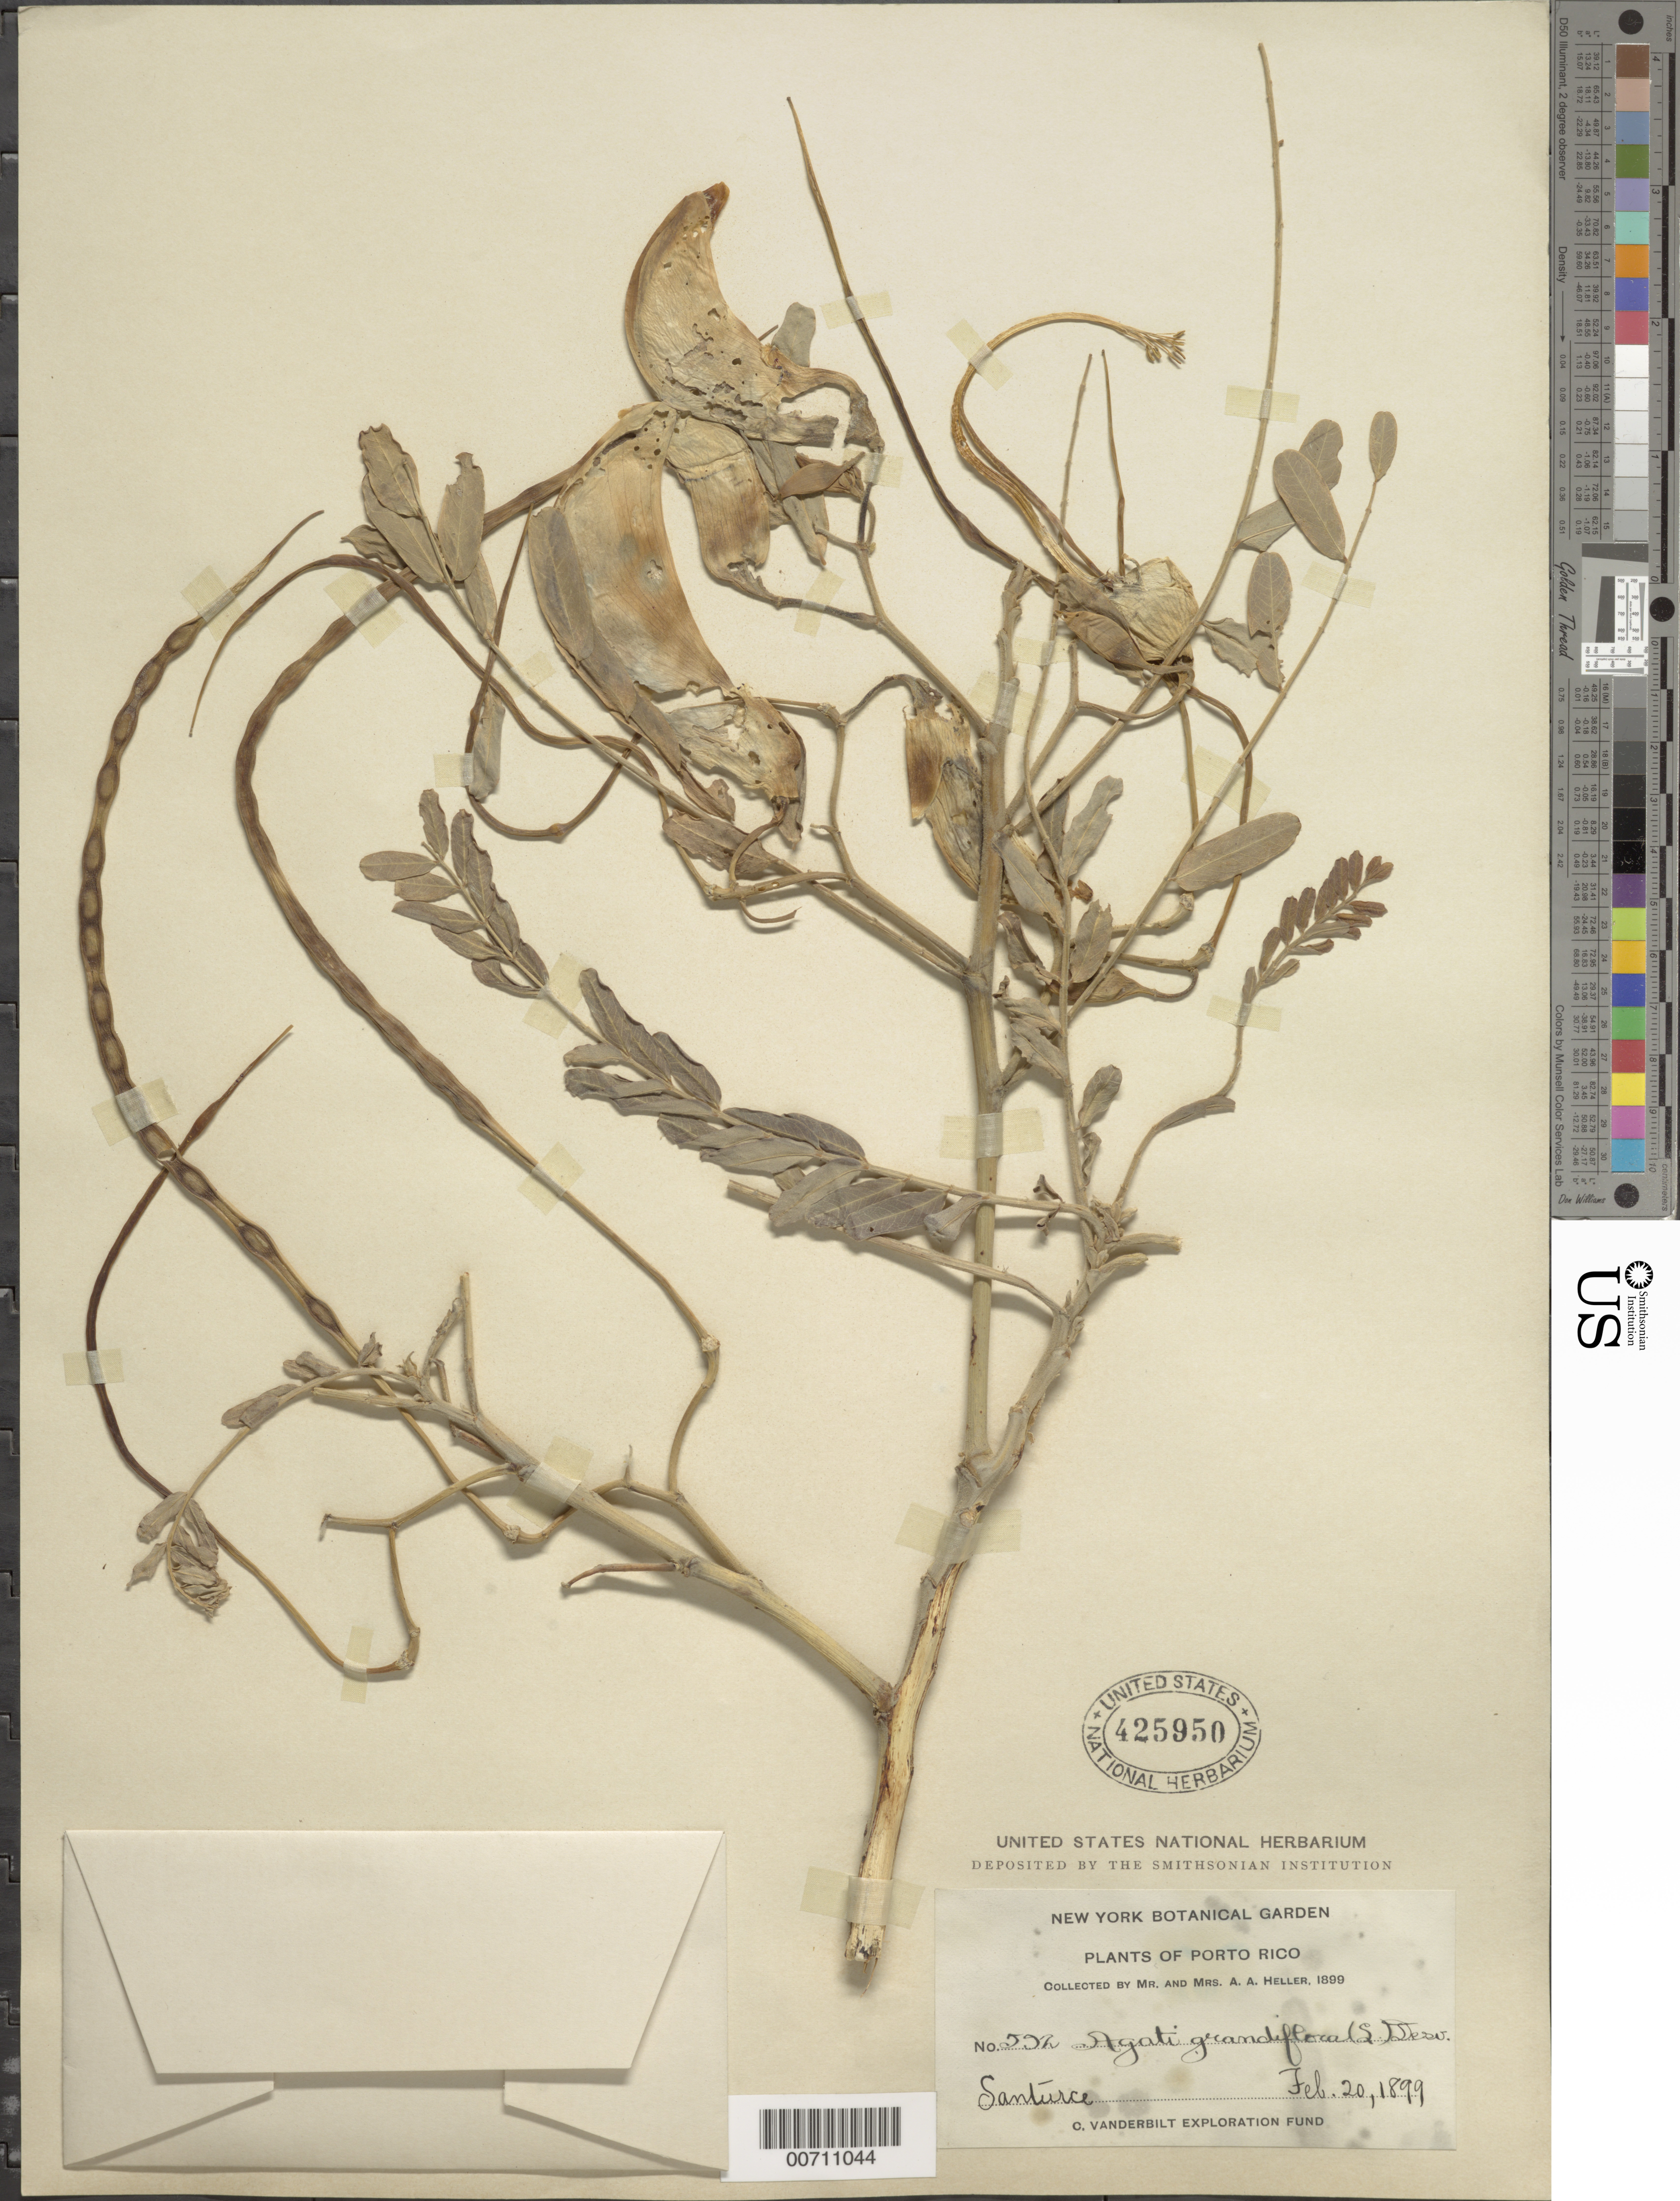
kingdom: Plantae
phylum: Tracheophyta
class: Magnoliopsida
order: Fabales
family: Fabaceae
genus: Sesbania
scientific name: Sesbania grandiflora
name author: (L.) Poir.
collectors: A. A. Heller & -- Heller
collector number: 592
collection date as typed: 20 Feb 1899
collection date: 1899-02-20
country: Puerto Rico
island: Greater Antilles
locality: Santurce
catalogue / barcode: US 425950